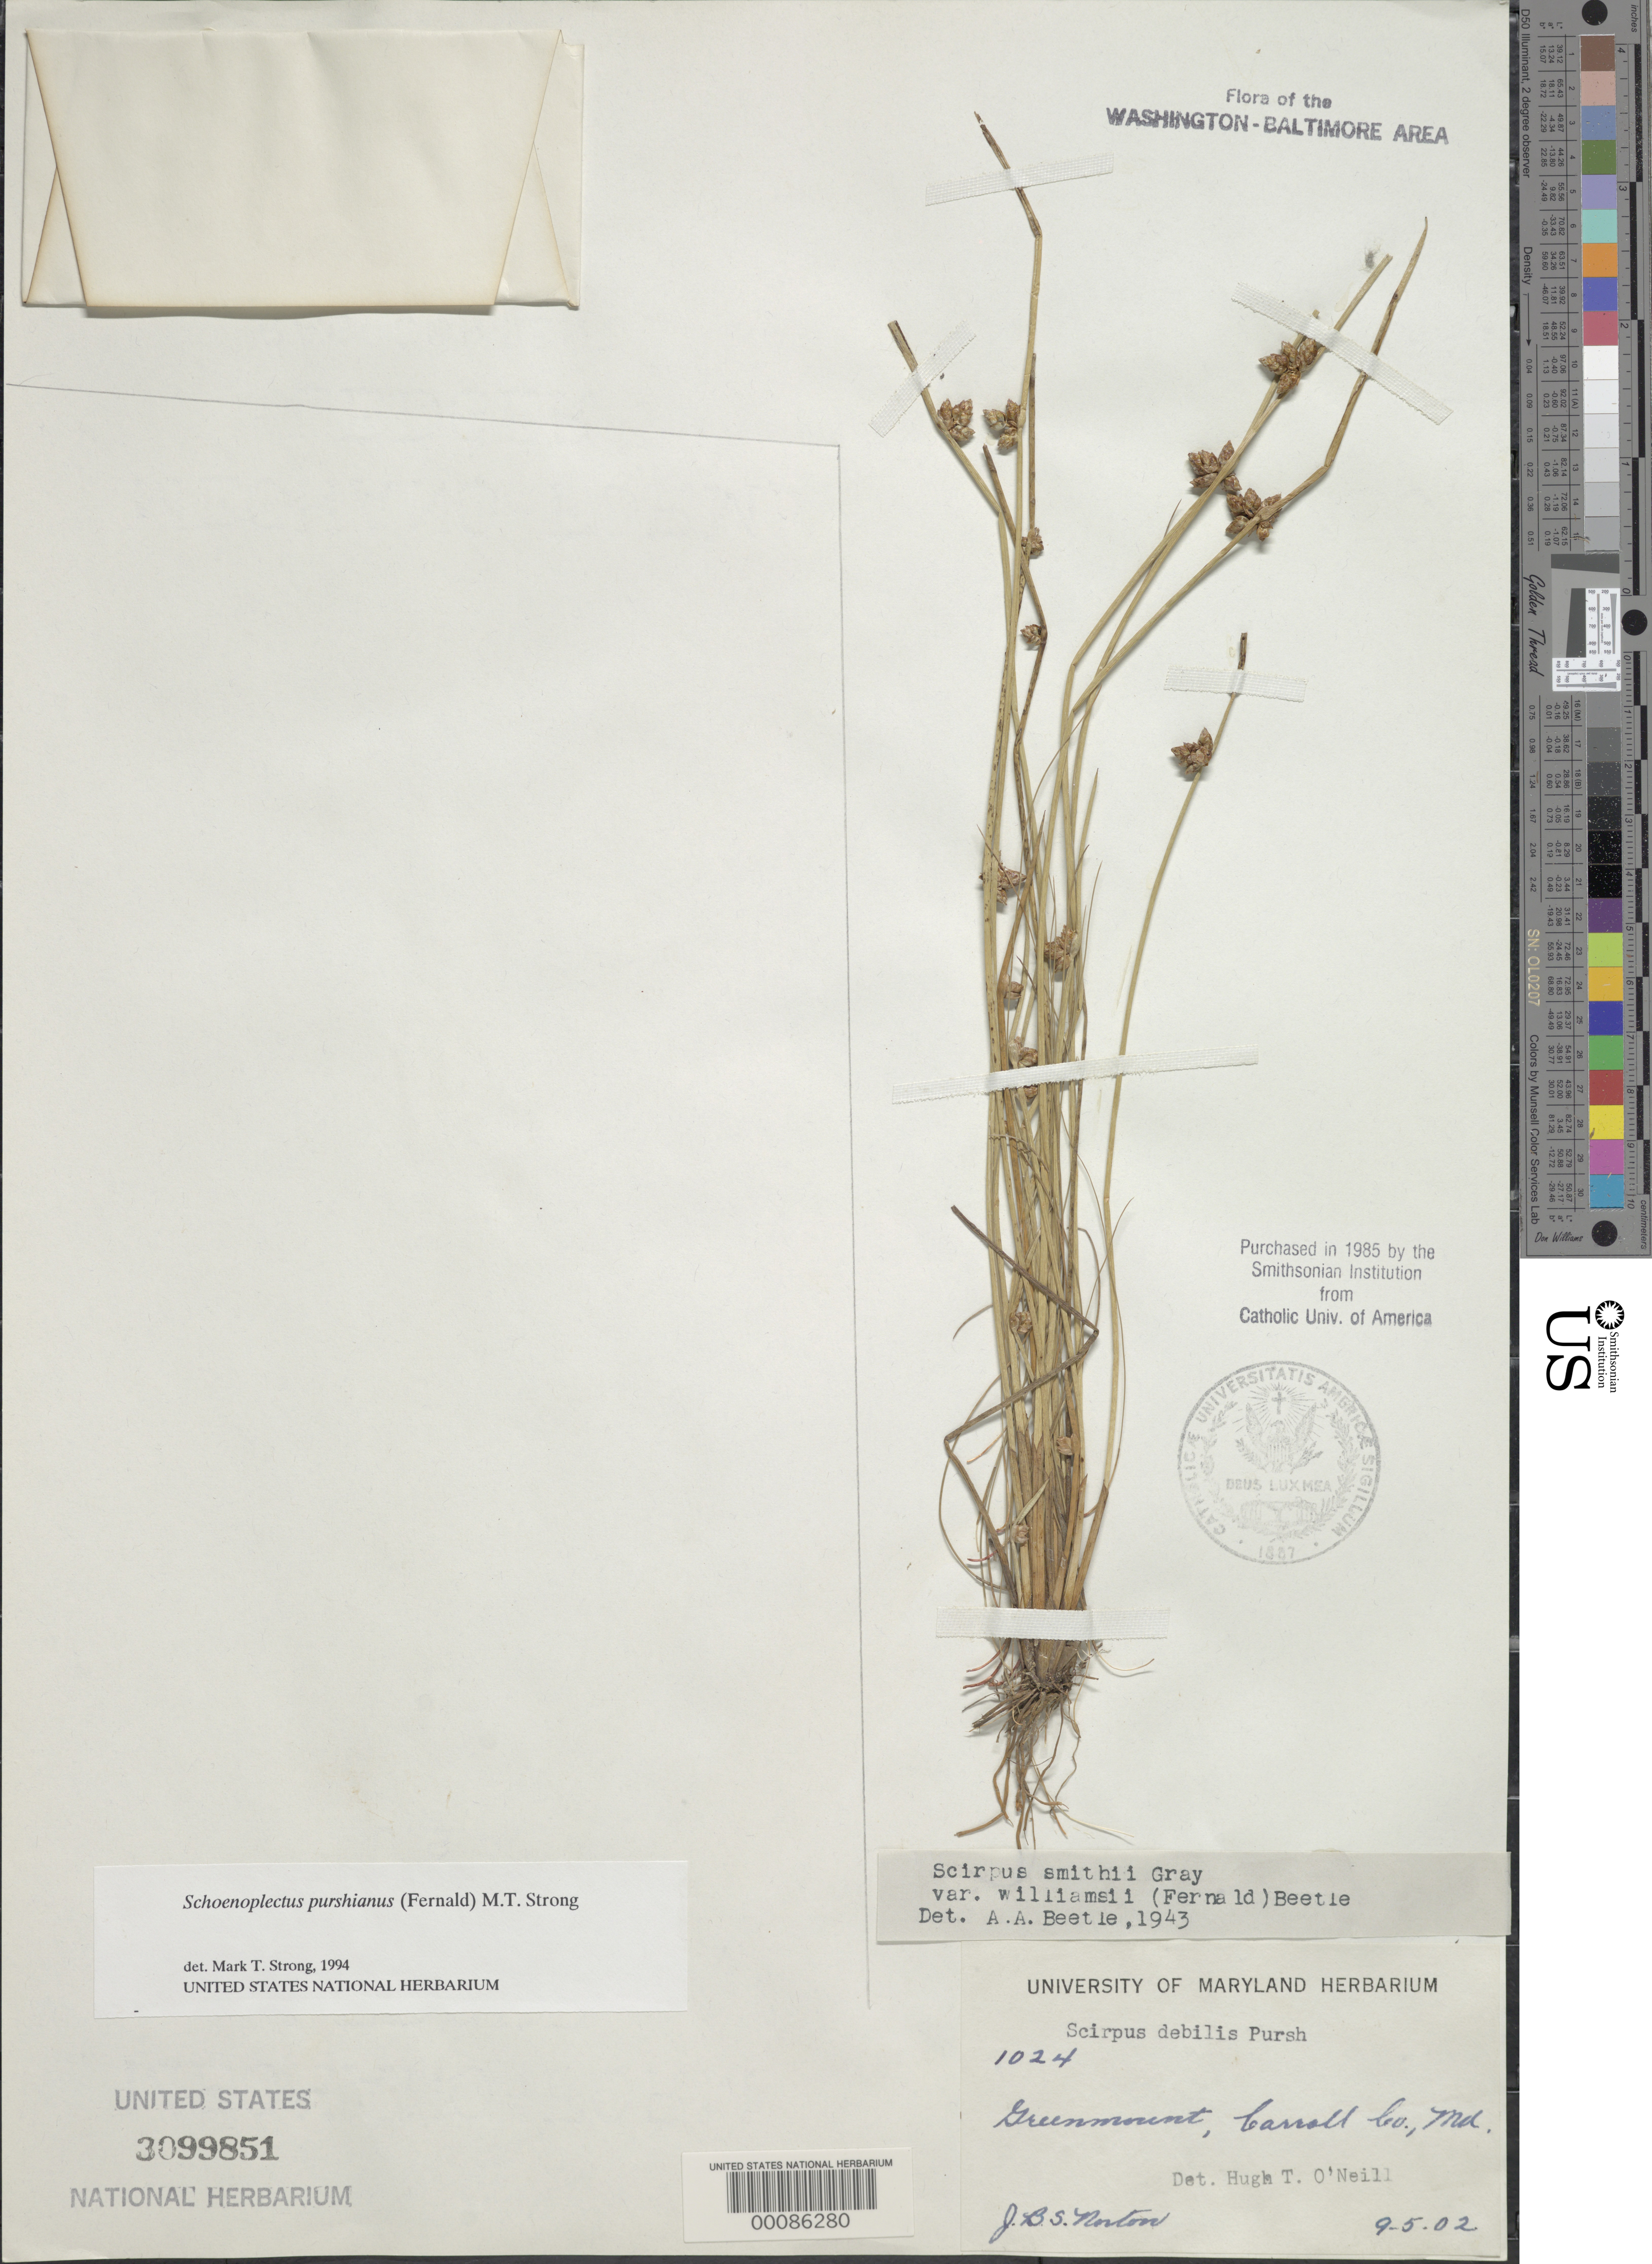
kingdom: Plantae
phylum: Tracheophyta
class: Liliopsida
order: Poales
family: Cyperaceae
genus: Schoenoplectus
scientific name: Schoenoplectus purshianus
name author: (Fernald) M.T. Strong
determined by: Strong, M. T., (US), Smithsonian Institution - National Museum of Natural History (UNITED STATES)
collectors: J. B. S. Norton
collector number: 1024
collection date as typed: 05 Aug 1902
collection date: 1902-08-05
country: United States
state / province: Maryland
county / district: Carroll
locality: Greenmount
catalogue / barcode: US 3099851